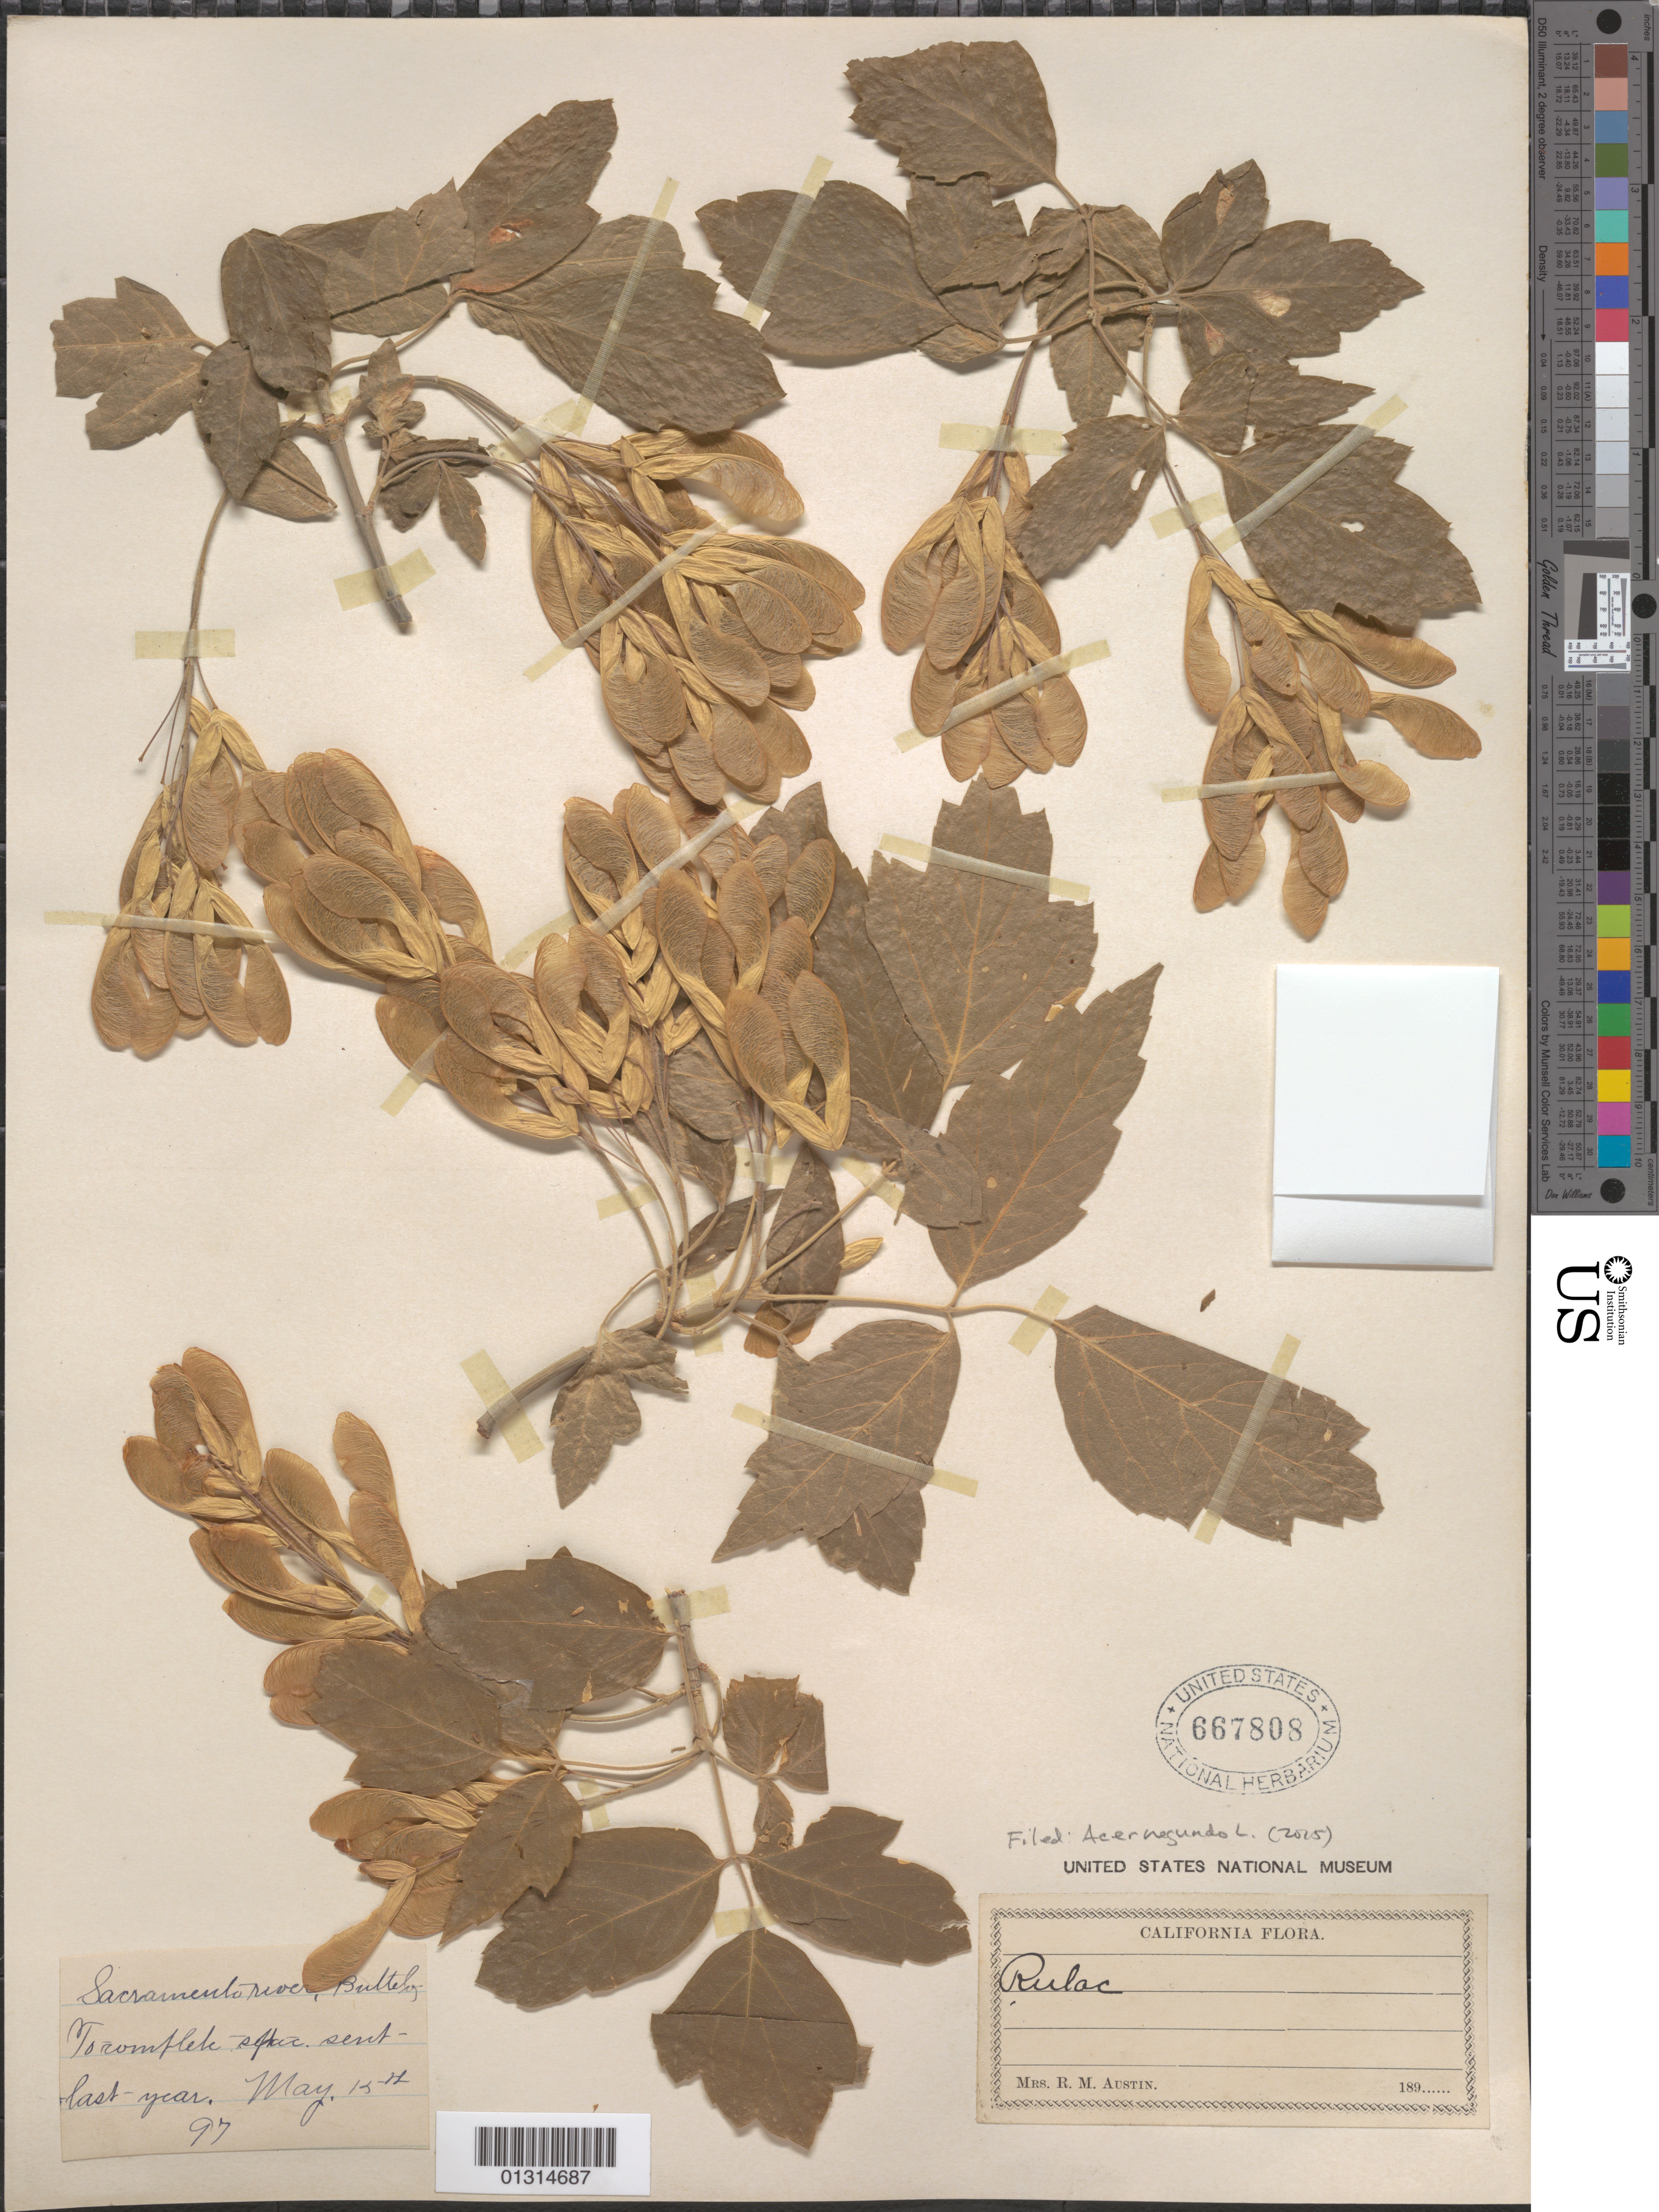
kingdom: Plantae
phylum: Tracheophyta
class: Magnoliopsida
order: Sapindales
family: Sapindaceae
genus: Acer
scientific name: Acer negundo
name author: L.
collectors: R. Austin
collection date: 1897-05-15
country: United States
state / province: California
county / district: Butte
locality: Butte County, Sacramento River.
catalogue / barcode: US 667808